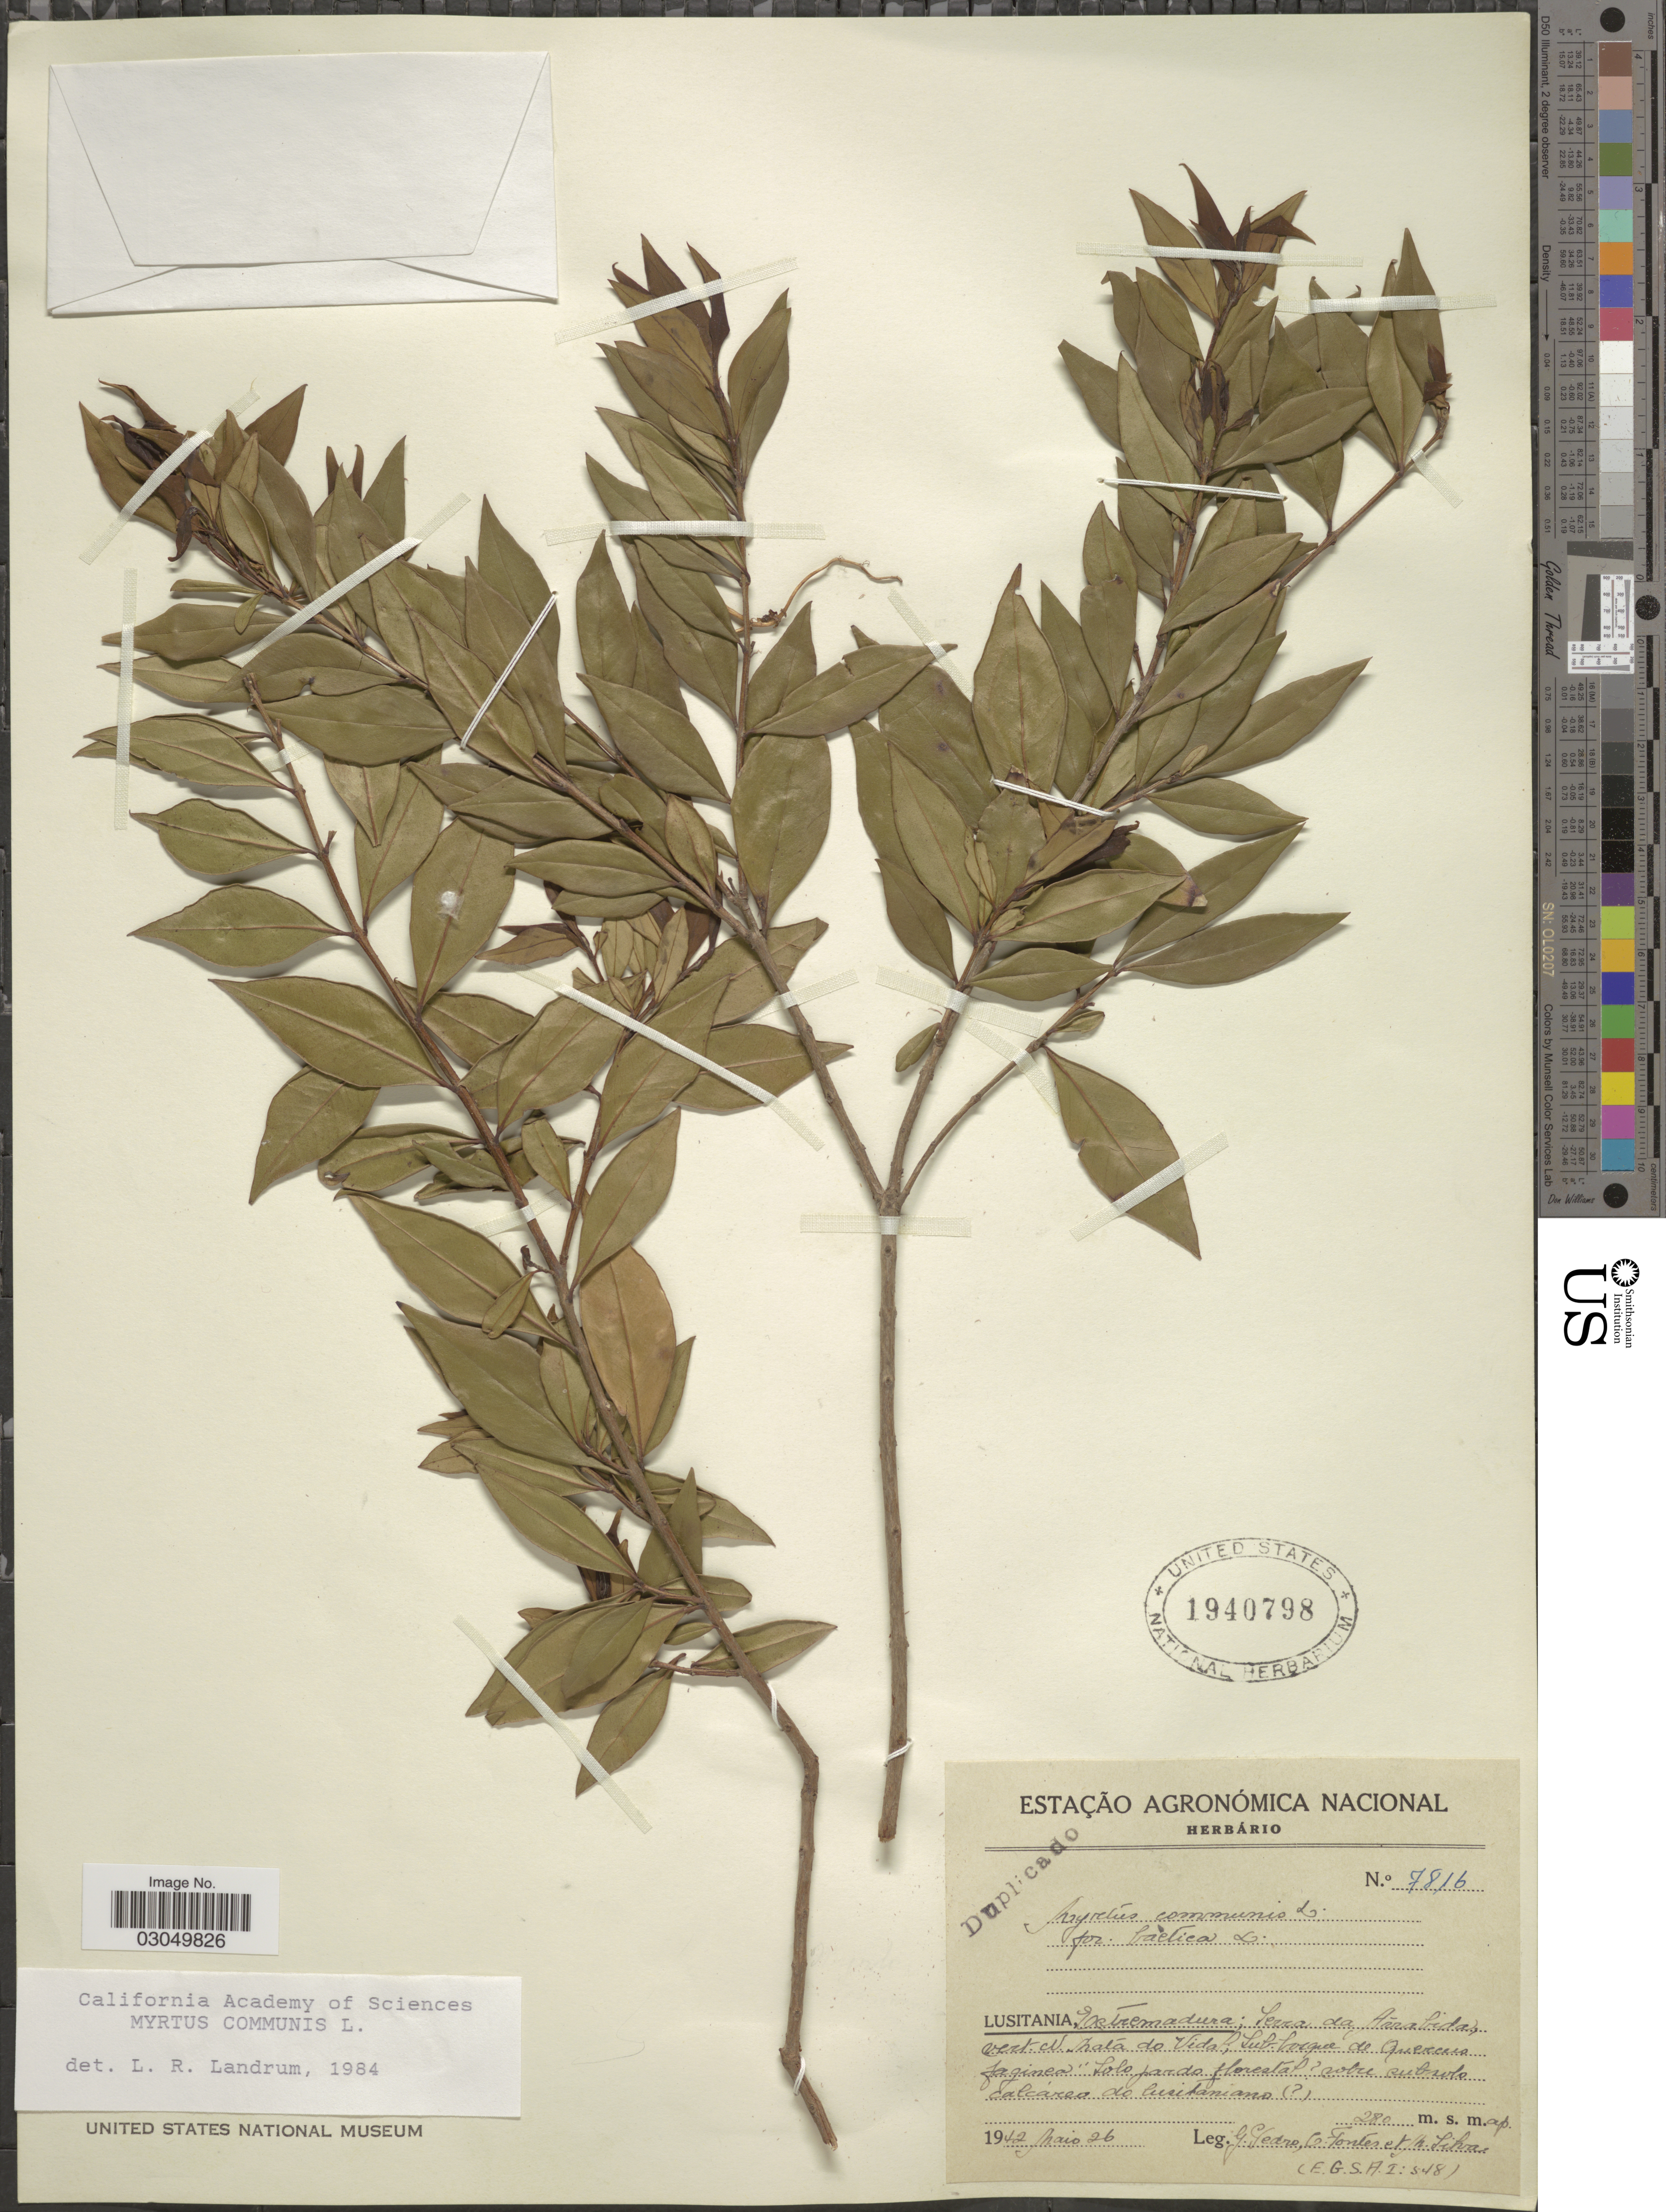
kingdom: Plantae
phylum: Tracheophyta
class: Magnoliopsida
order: Myrtales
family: Myrtaceae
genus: Myrtus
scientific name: Myrtus communis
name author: L.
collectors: G. Gedro, C. Fontes & M. Silva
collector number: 7816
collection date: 1942-05-26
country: Portugal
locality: Lusitania, Extremadura; Serra da Arrabida. vert. N. [interpreted] Mata do Vidal [interpreted].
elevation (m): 280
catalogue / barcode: US 1940798